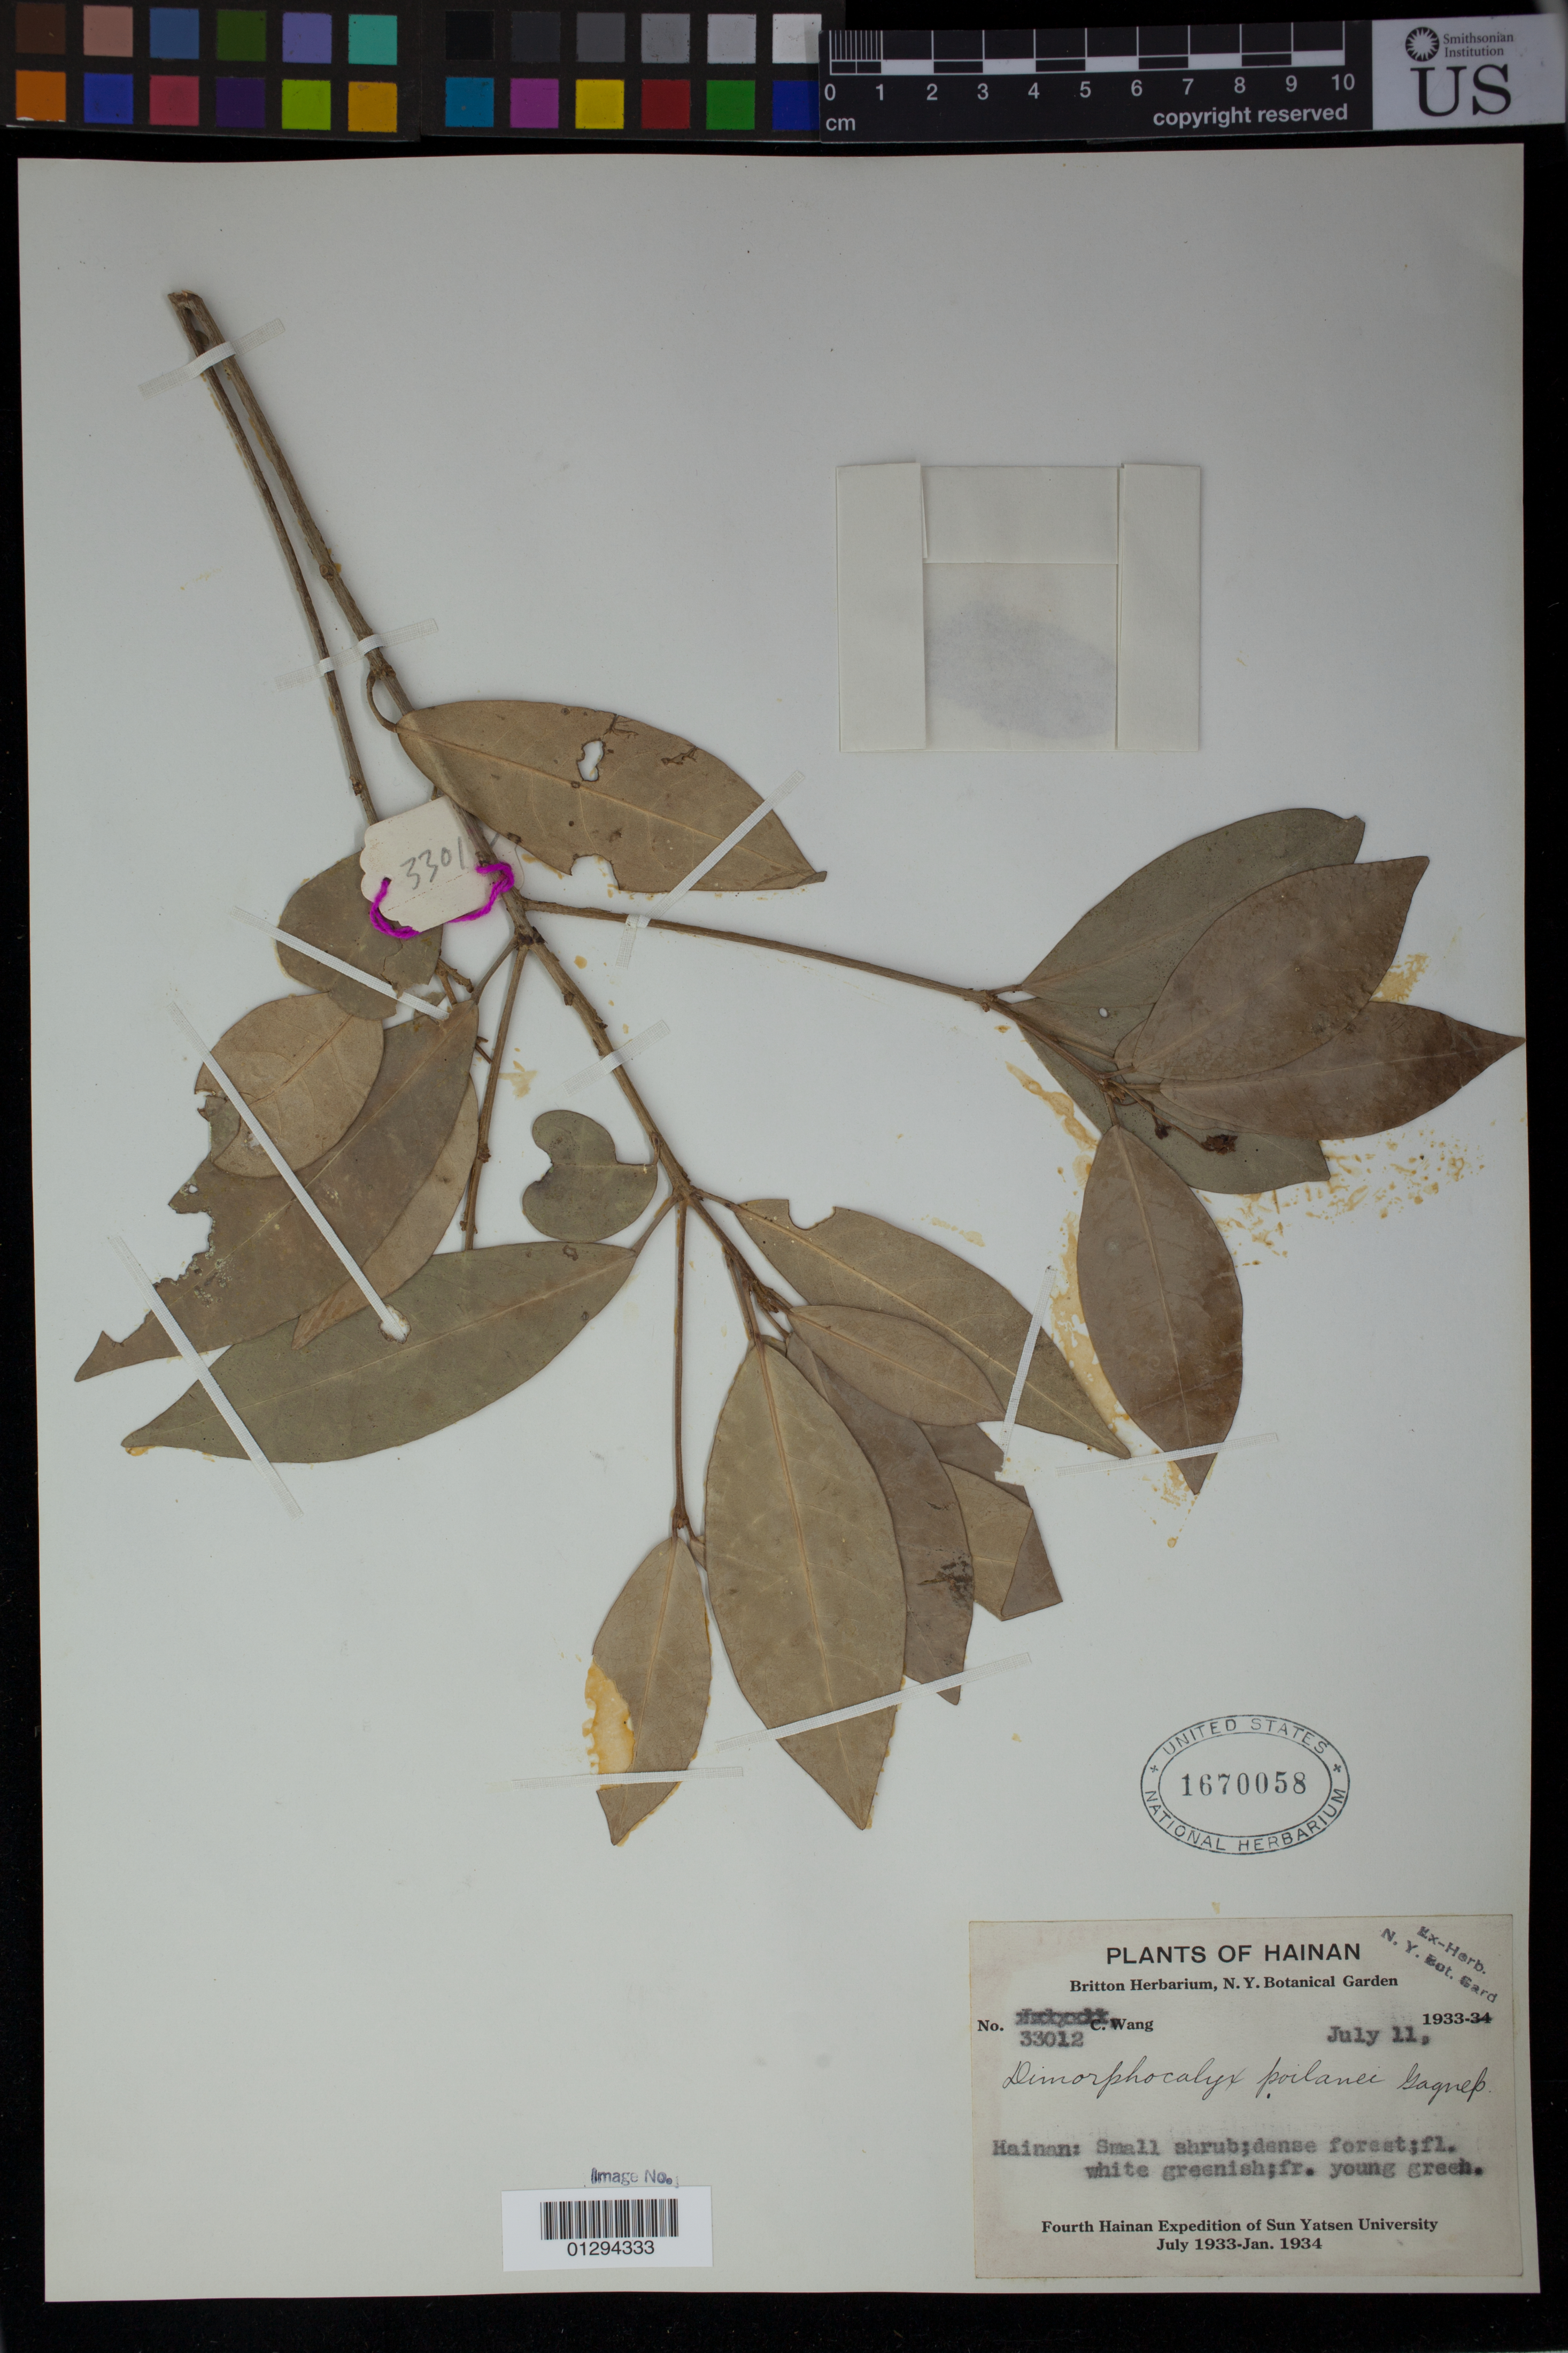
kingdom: Plantae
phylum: Tracheophyta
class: Magnoliopsida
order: Malpighiales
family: Euphorbiaceae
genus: Dimorphocalyx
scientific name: Dimorphocalyx poilanei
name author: Gagnep.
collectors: C. Wang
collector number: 33012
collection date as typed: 11 Jul 1933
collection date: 1933-07-11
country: China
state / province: Hainan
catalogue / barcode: US 1670058